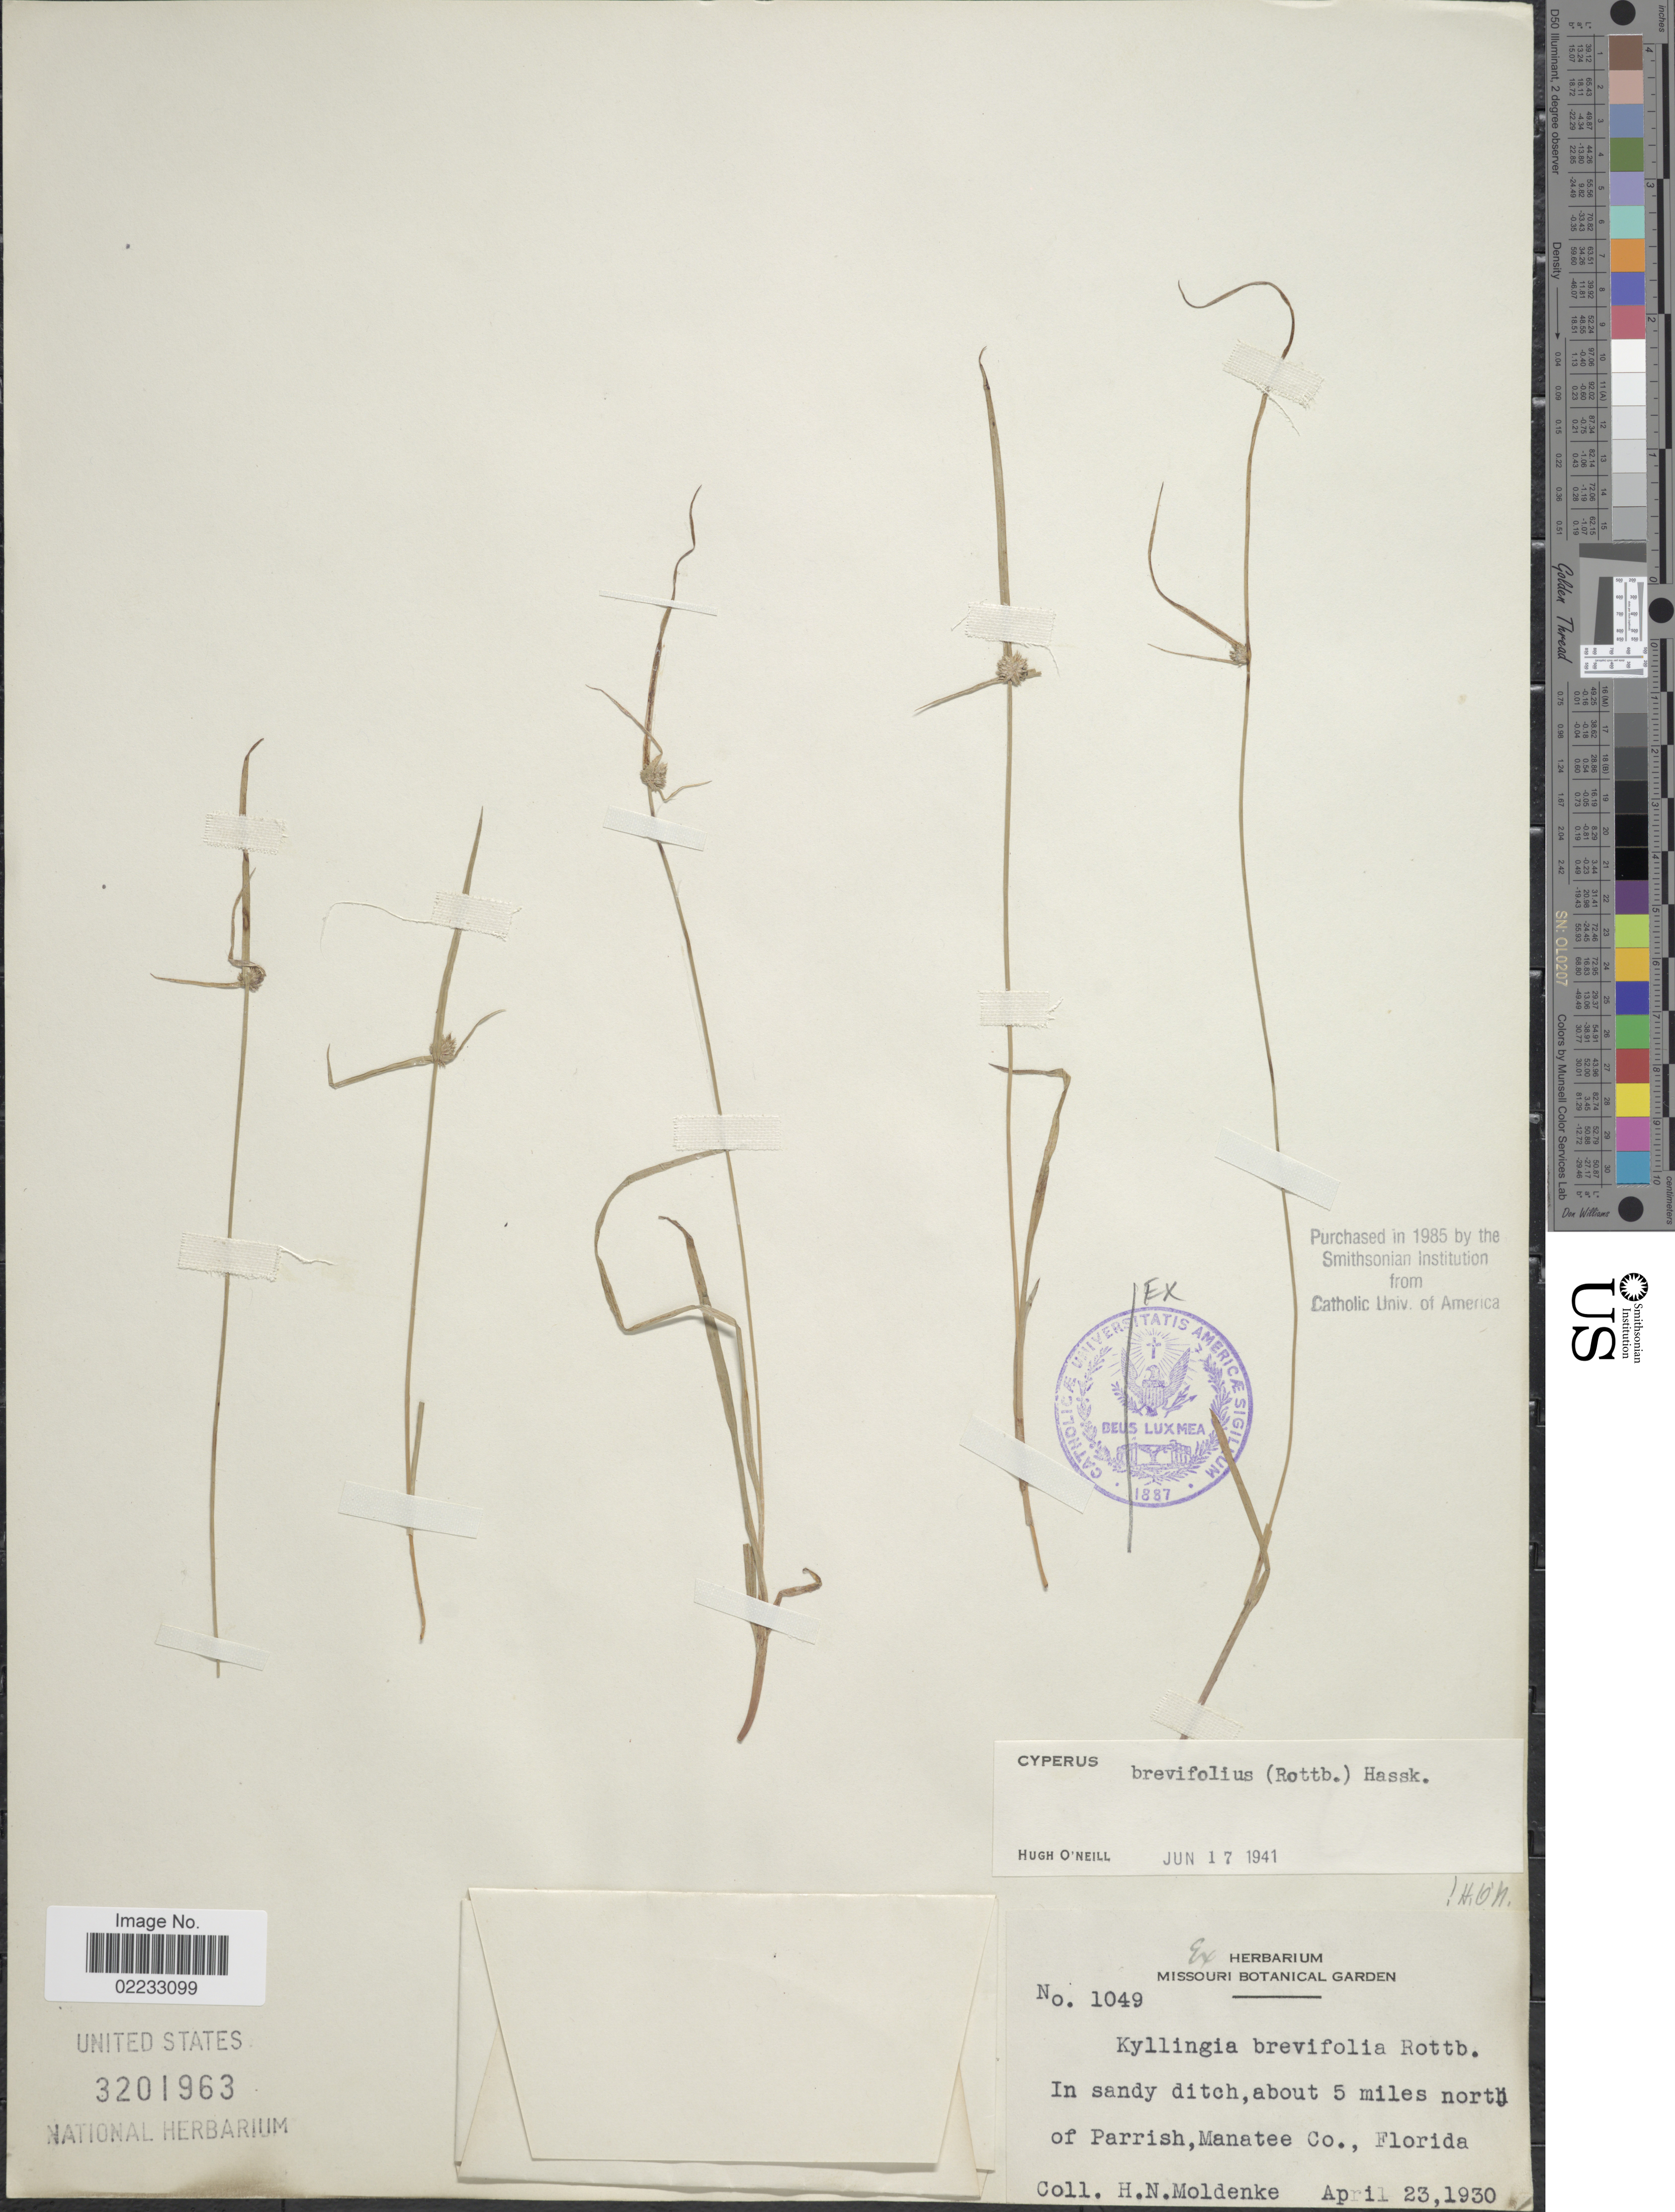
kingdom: Plantae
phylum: Tracheophyta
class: Liliopsida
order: Poales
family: Cyperaceae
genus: Cyperus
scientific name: Cyperus brevifolius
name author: (Rottb.) Hassk.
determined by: Strong, M. T., (US), Smithsonian Institution - National Museum of Natural History (UNITED STATES)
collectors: H. N. Moldenke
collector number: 1049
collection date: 1930-04-23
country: United States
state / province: Florida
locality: About 5 miles north of Parrish, Manatee Co.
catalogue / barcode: US 3201963